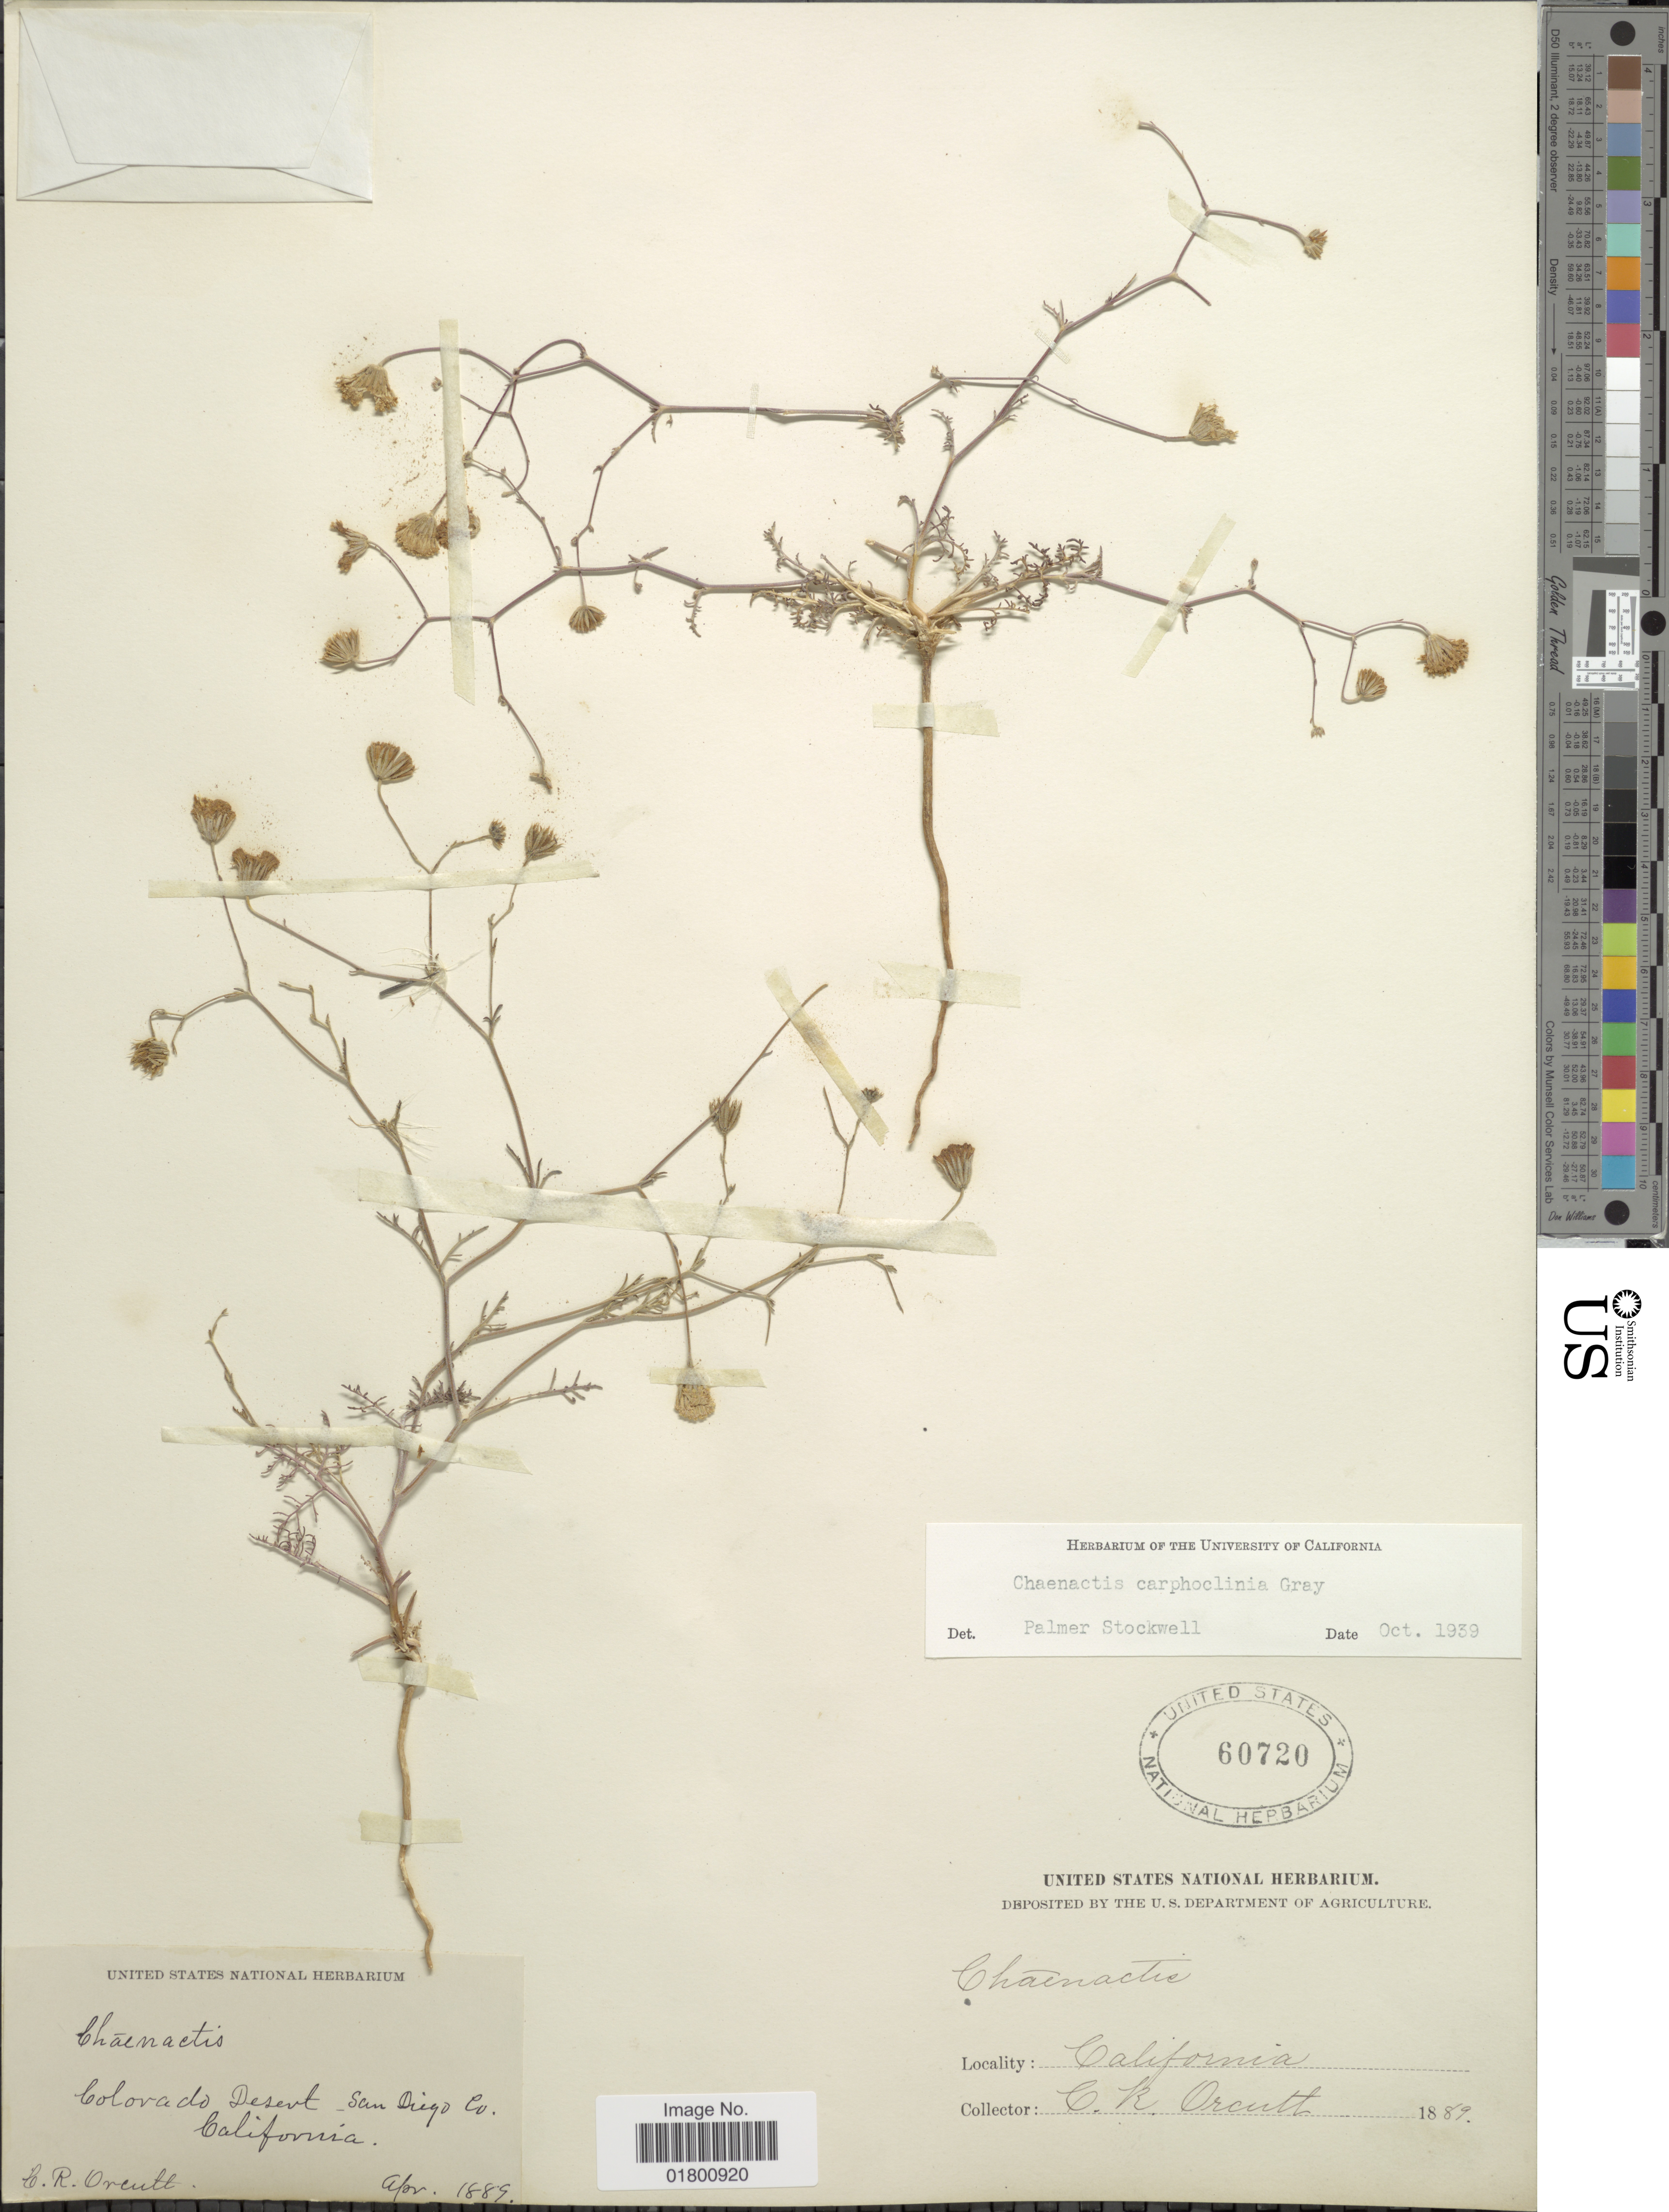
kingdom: Plantae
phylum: Tracheophyta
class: Magnoliopsida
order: Asterales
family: Asteraceae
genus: Chaenactis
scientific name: Chaenactis carphoclinia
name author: A. Gray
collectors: C. R. Orcutt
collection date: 1889-04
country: United States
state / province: California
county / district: San Diego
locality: Colorado Desert, San Diego Co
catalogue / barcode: US 60720